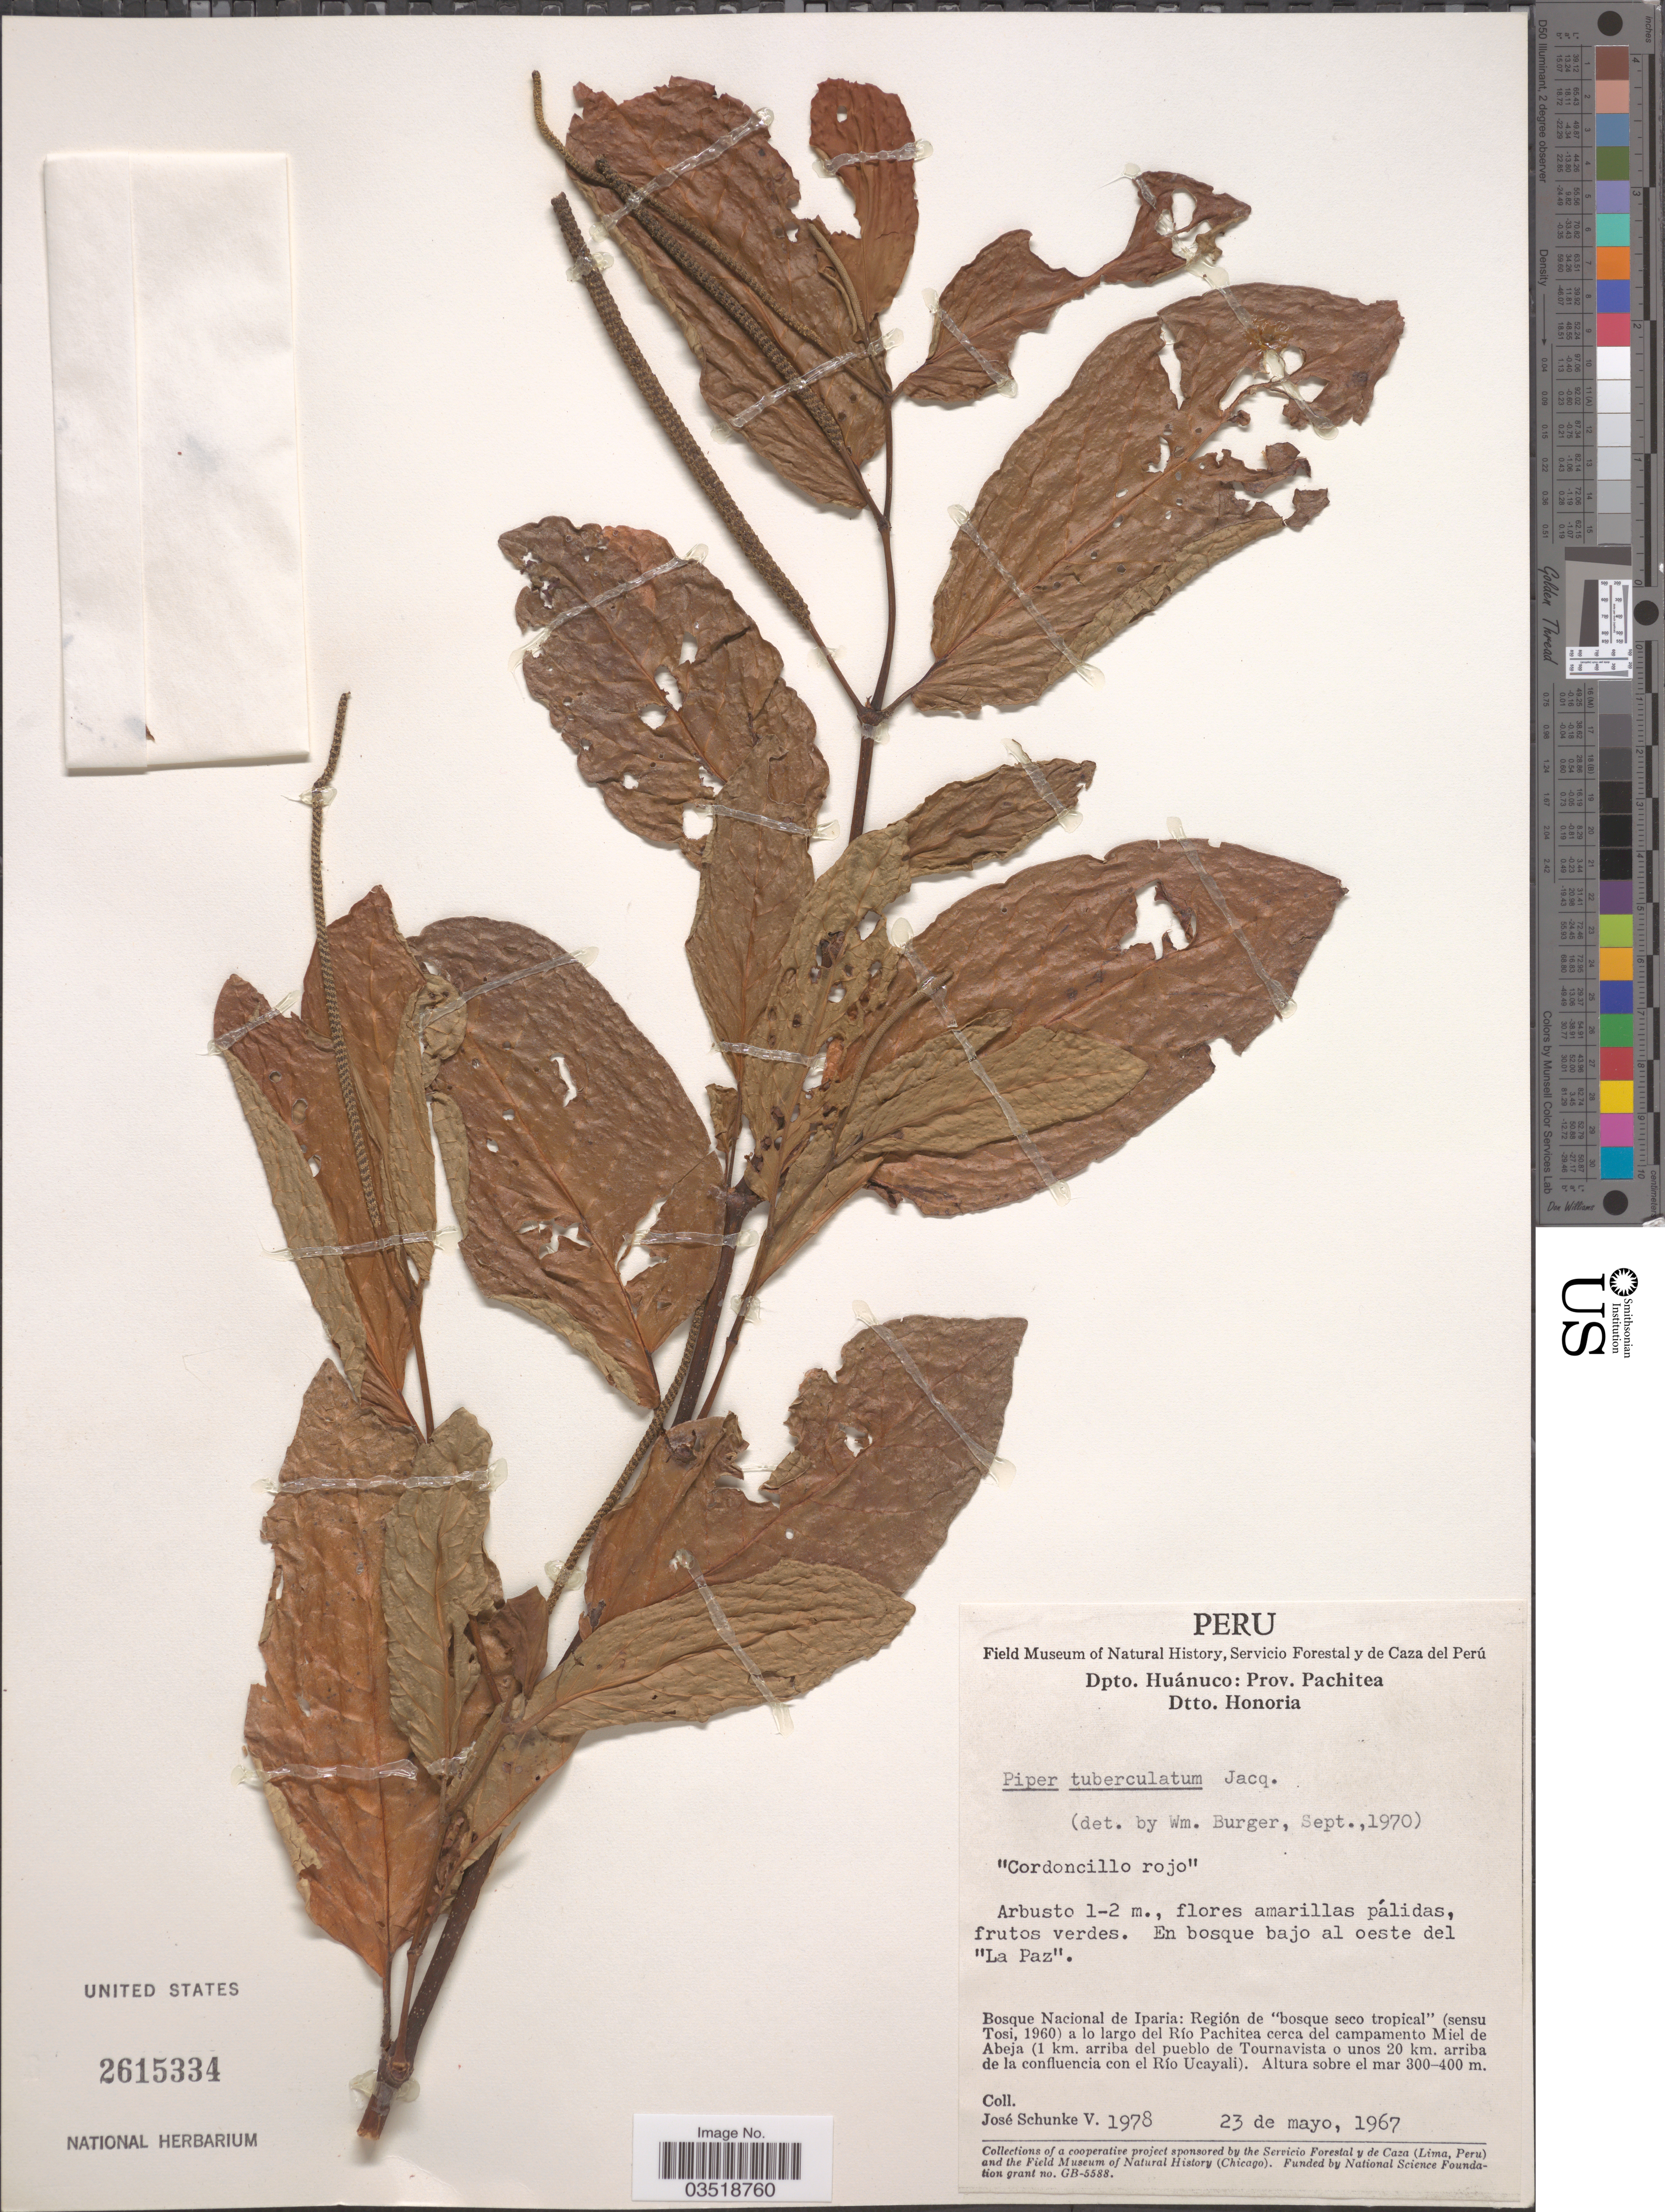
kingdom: Plantae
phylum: Tracheophyta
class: Magnoliopsida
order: Piperales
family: Piperaceae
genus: Piper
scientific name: Piper tuberculatum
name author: Jacq.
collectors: J. Schunke Vigo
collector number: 1978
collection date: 1967-05-23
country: Peru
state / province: Huánuco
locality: Dpto. Huánuco: Prov. Pachitea. Dtto. Honoria. En bosque bajo al oeste del "La Paz". Bosque Nacional de Iparia: Región de 'bosque seco tropical' (sensu Tosi, 1960) a lo largo del Río Pachitea cerca del campamento Miel de Abeja (1 km. arriba del pueblo de Tournavista o unos 20 km. arriba de la confluencia con el Río Ucayali)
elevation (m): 300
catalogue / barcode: US 2615334